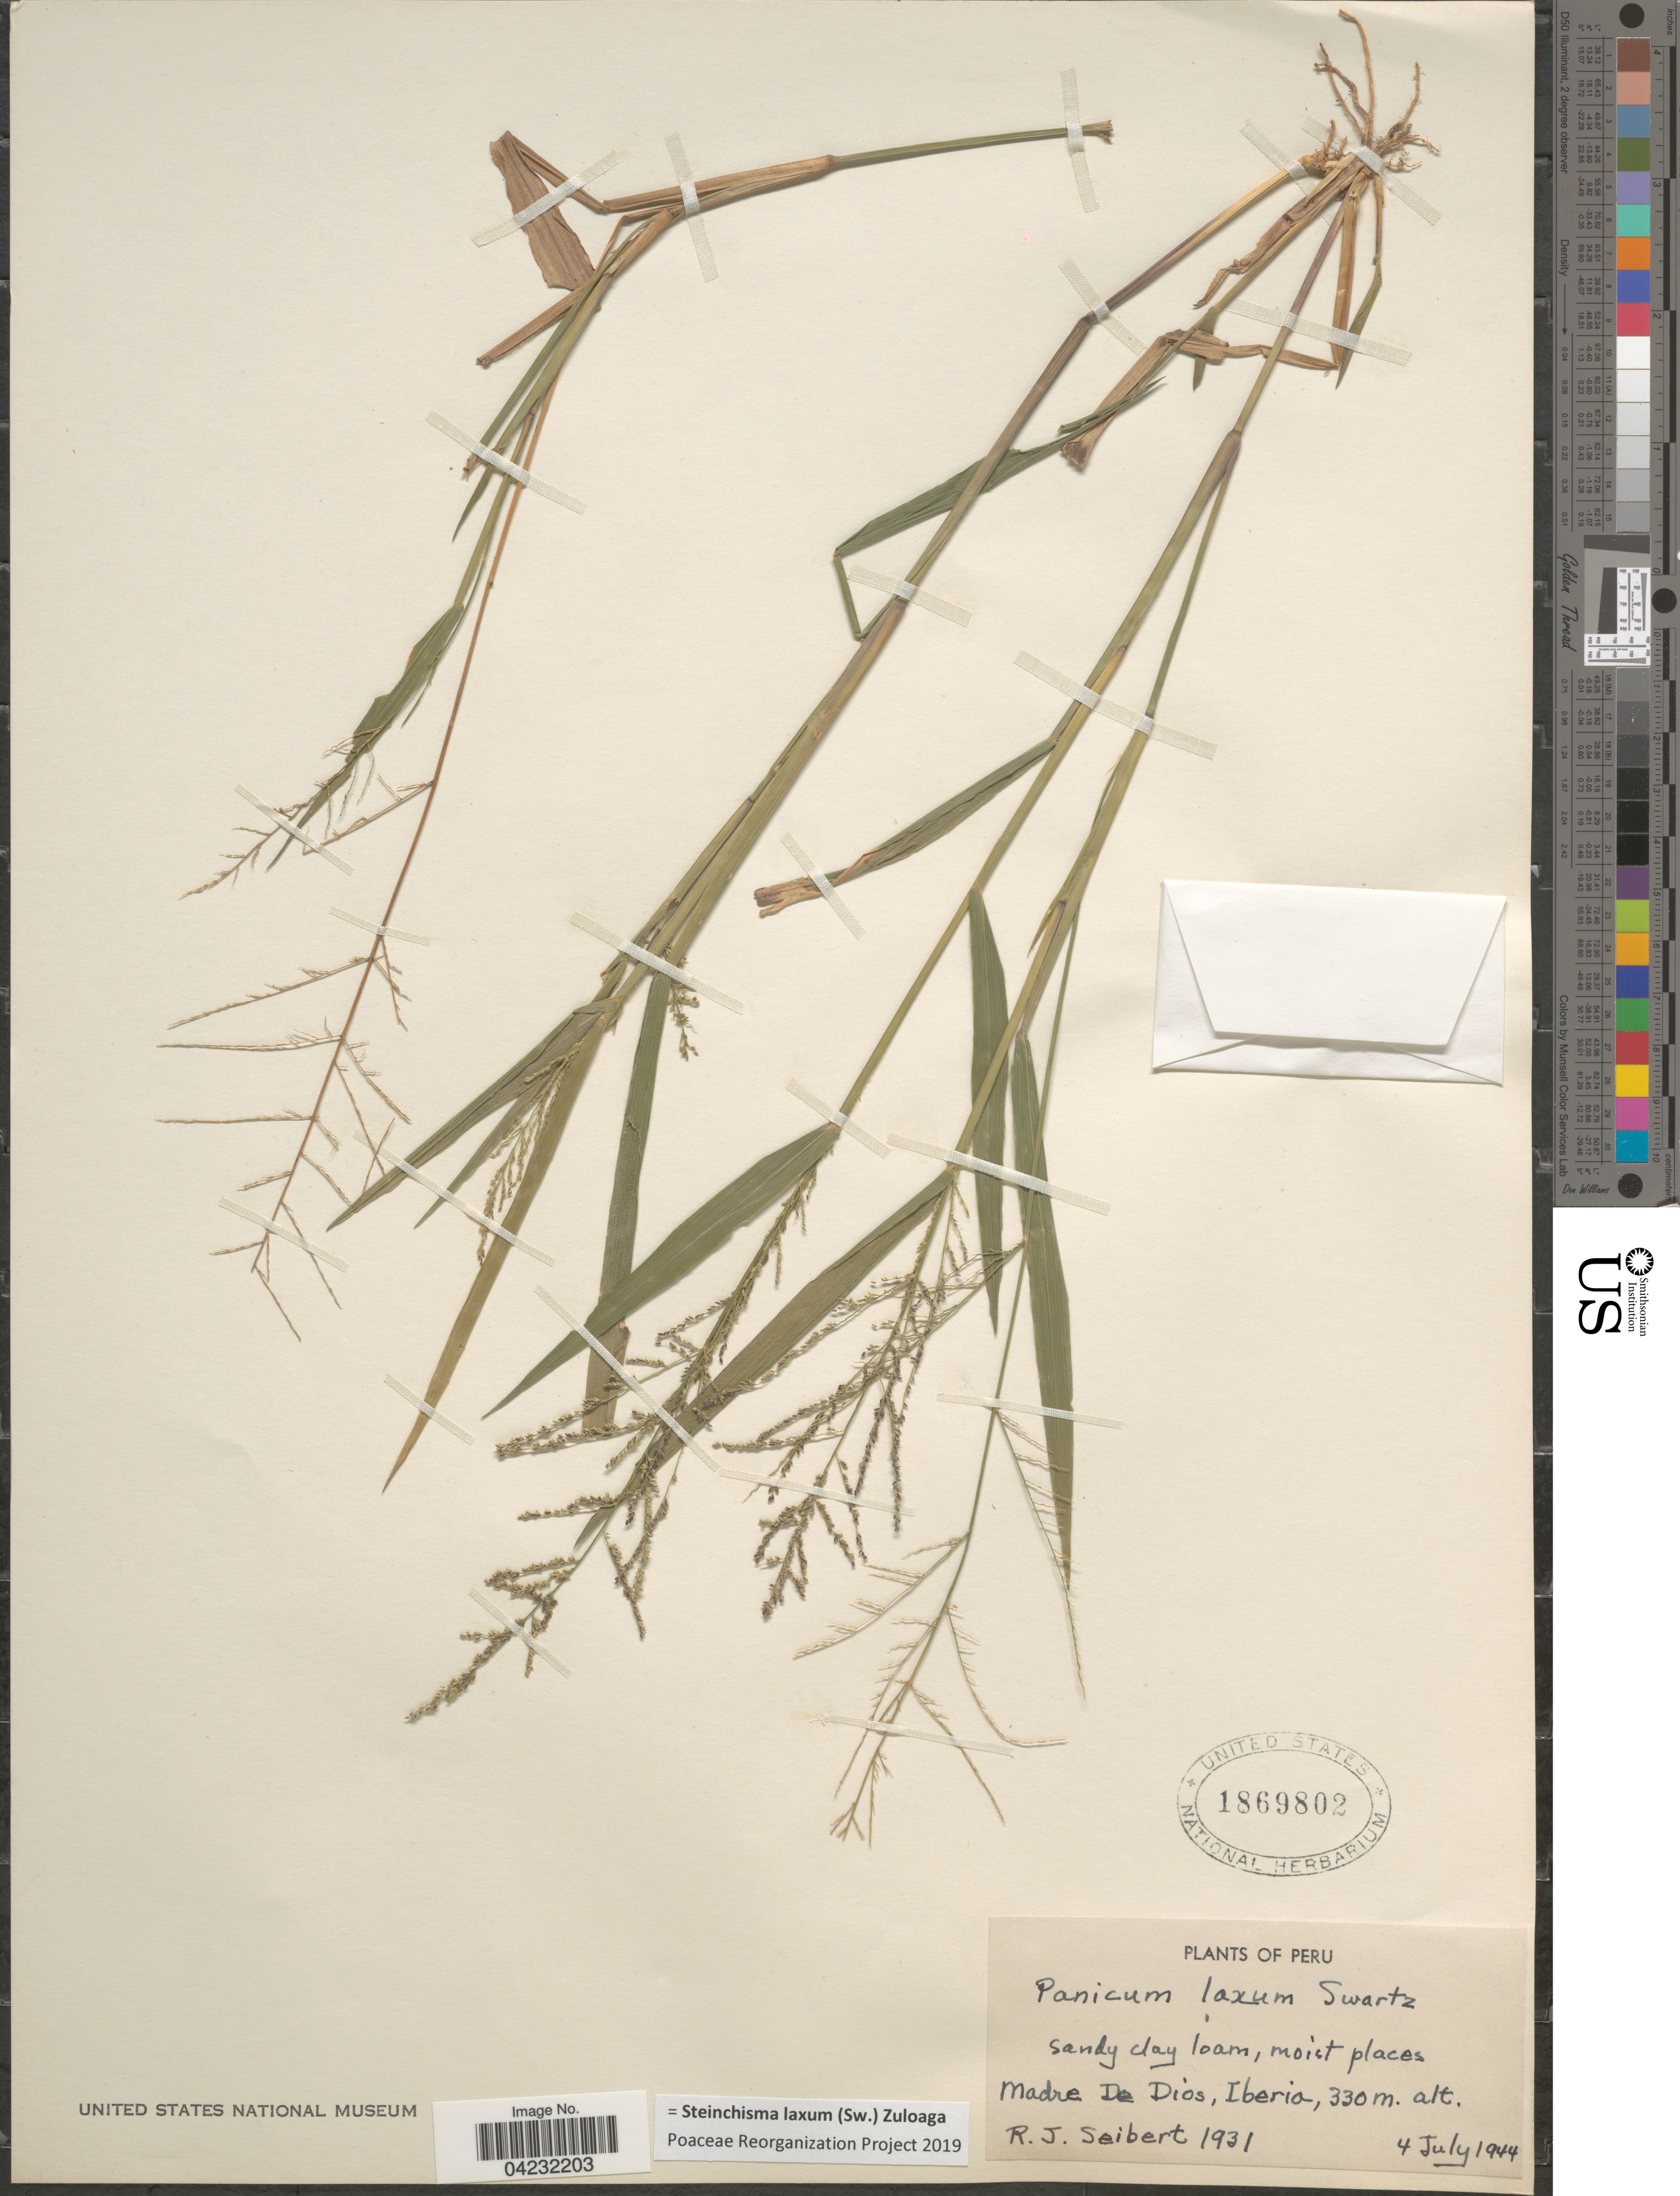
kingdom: Plantae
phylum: Tracheophyta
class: Liliopsida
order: Poales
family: Poaceae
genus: Steinchisma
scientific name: Steinchisma laxum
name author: (Sw.) Zuloaga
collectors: R. J. Seibert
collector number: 1931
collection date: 1944-07-04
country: Peru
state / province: Madre de Dios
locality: Iberia.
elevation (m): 330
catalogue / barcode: US 1869802